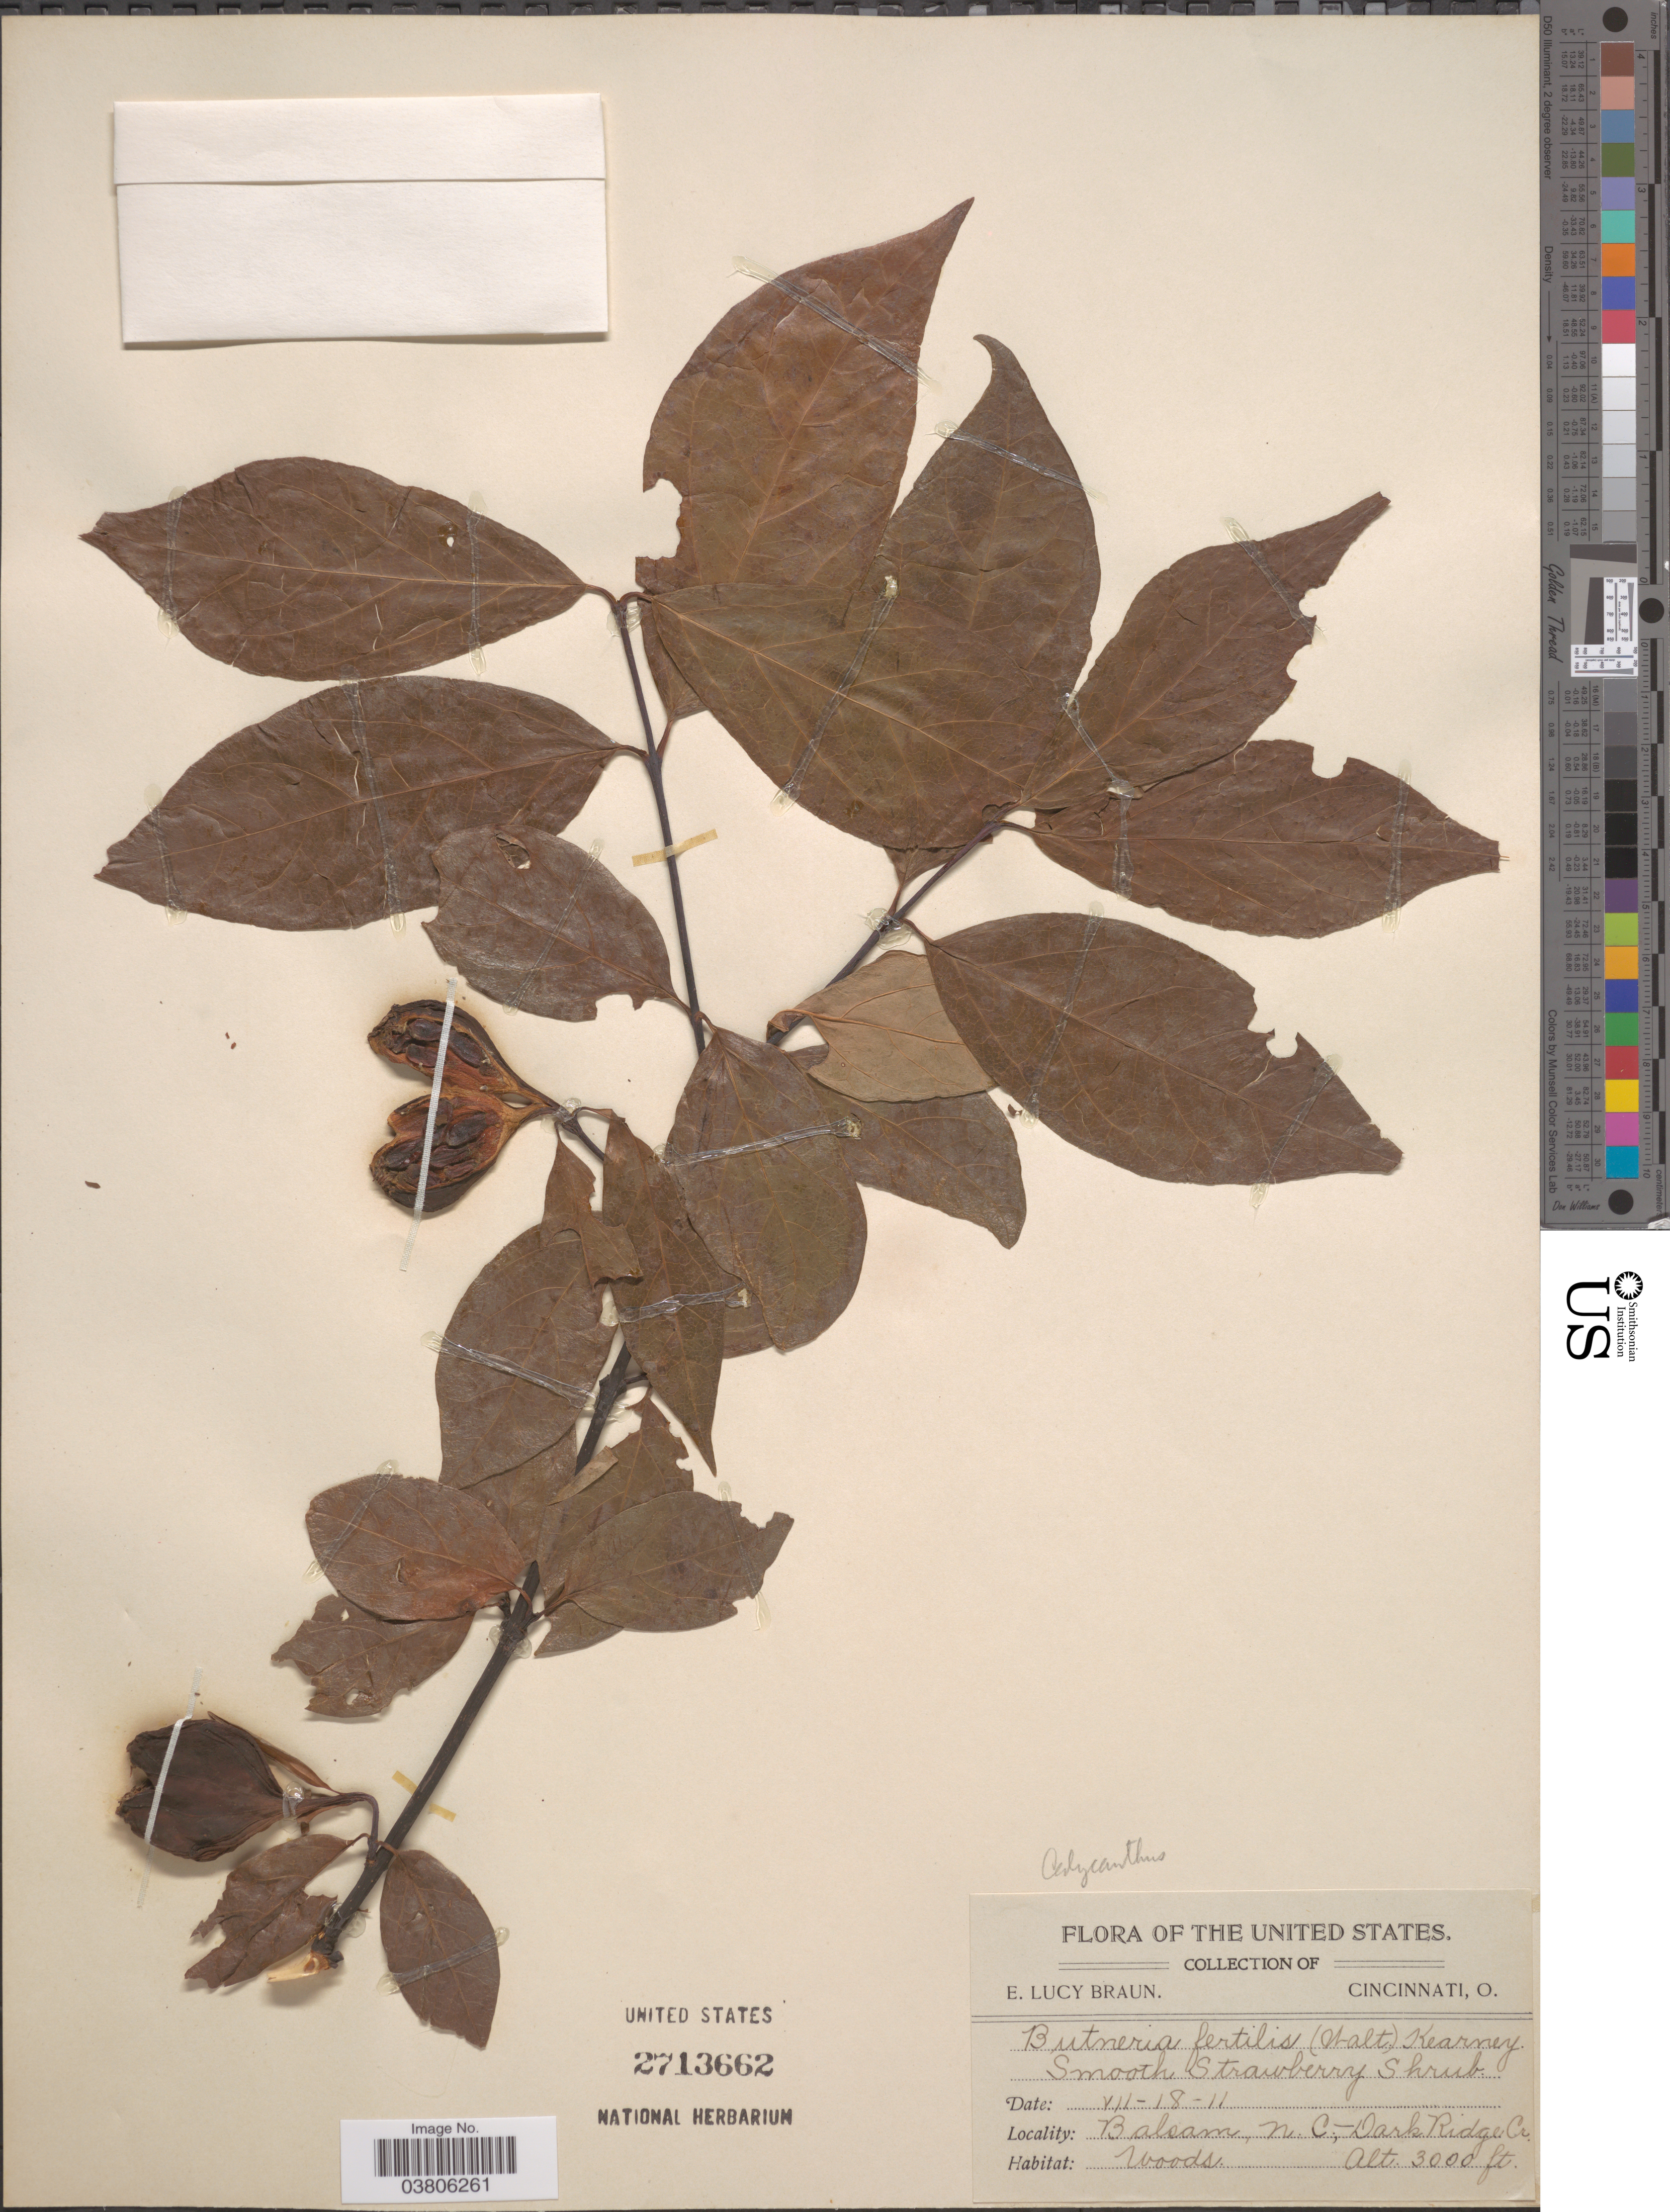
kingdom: Plantae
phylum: Tracheophyta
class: Magnoliopsida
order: Laurales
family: Calycanthaceae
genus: Calycanthus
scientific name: Calycanthus floridus var. floridus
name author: L.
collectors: E. L. Braun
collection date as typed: Transcribed d/m/y: 18/7/11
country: United States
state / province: North Carolina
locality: Balsam. Dark Ridge Cr.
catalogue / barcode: US 2713662